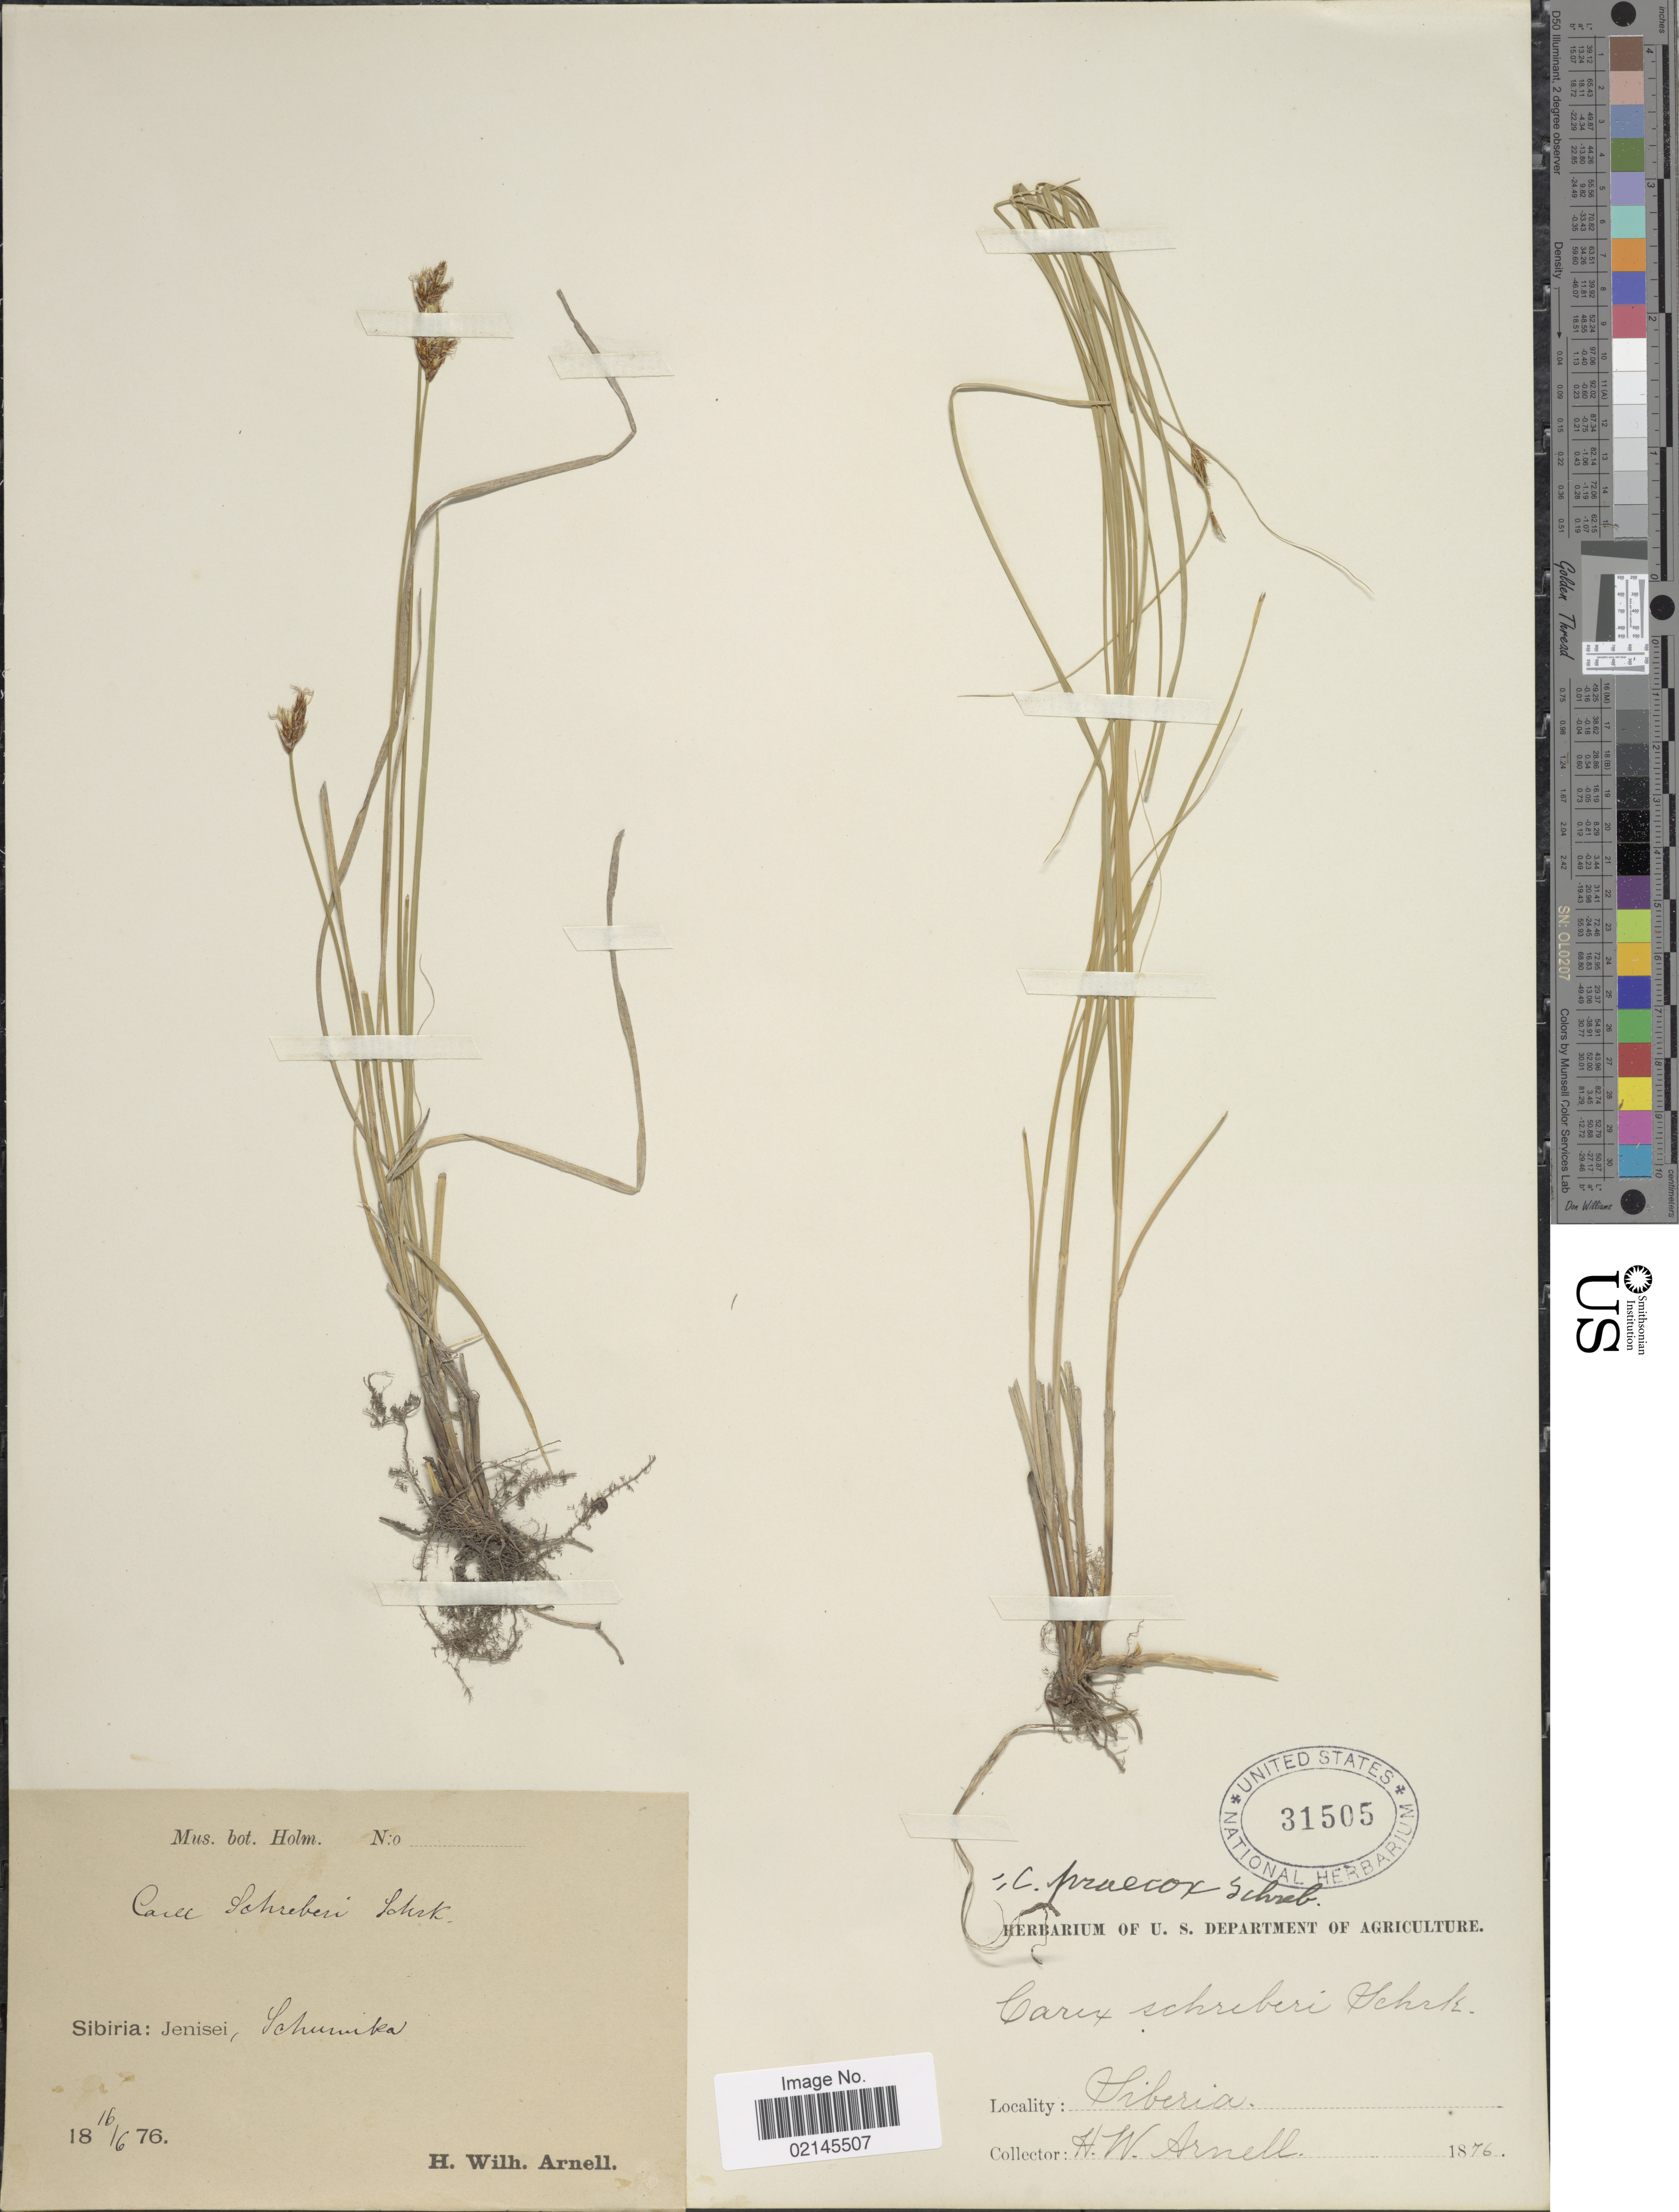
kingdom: Plantae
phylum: Tracheophyta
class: Liliopsida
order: Poales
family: Cyperaceae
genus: Carex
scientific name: Carex praecox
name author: Schreb.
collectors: H. W. Arnell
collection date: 1876-06-16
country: Russian Federation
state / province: Krasnoyarsk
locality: Siberia, Jenisei, Schumika (Shumikha)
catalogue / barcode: US 31505